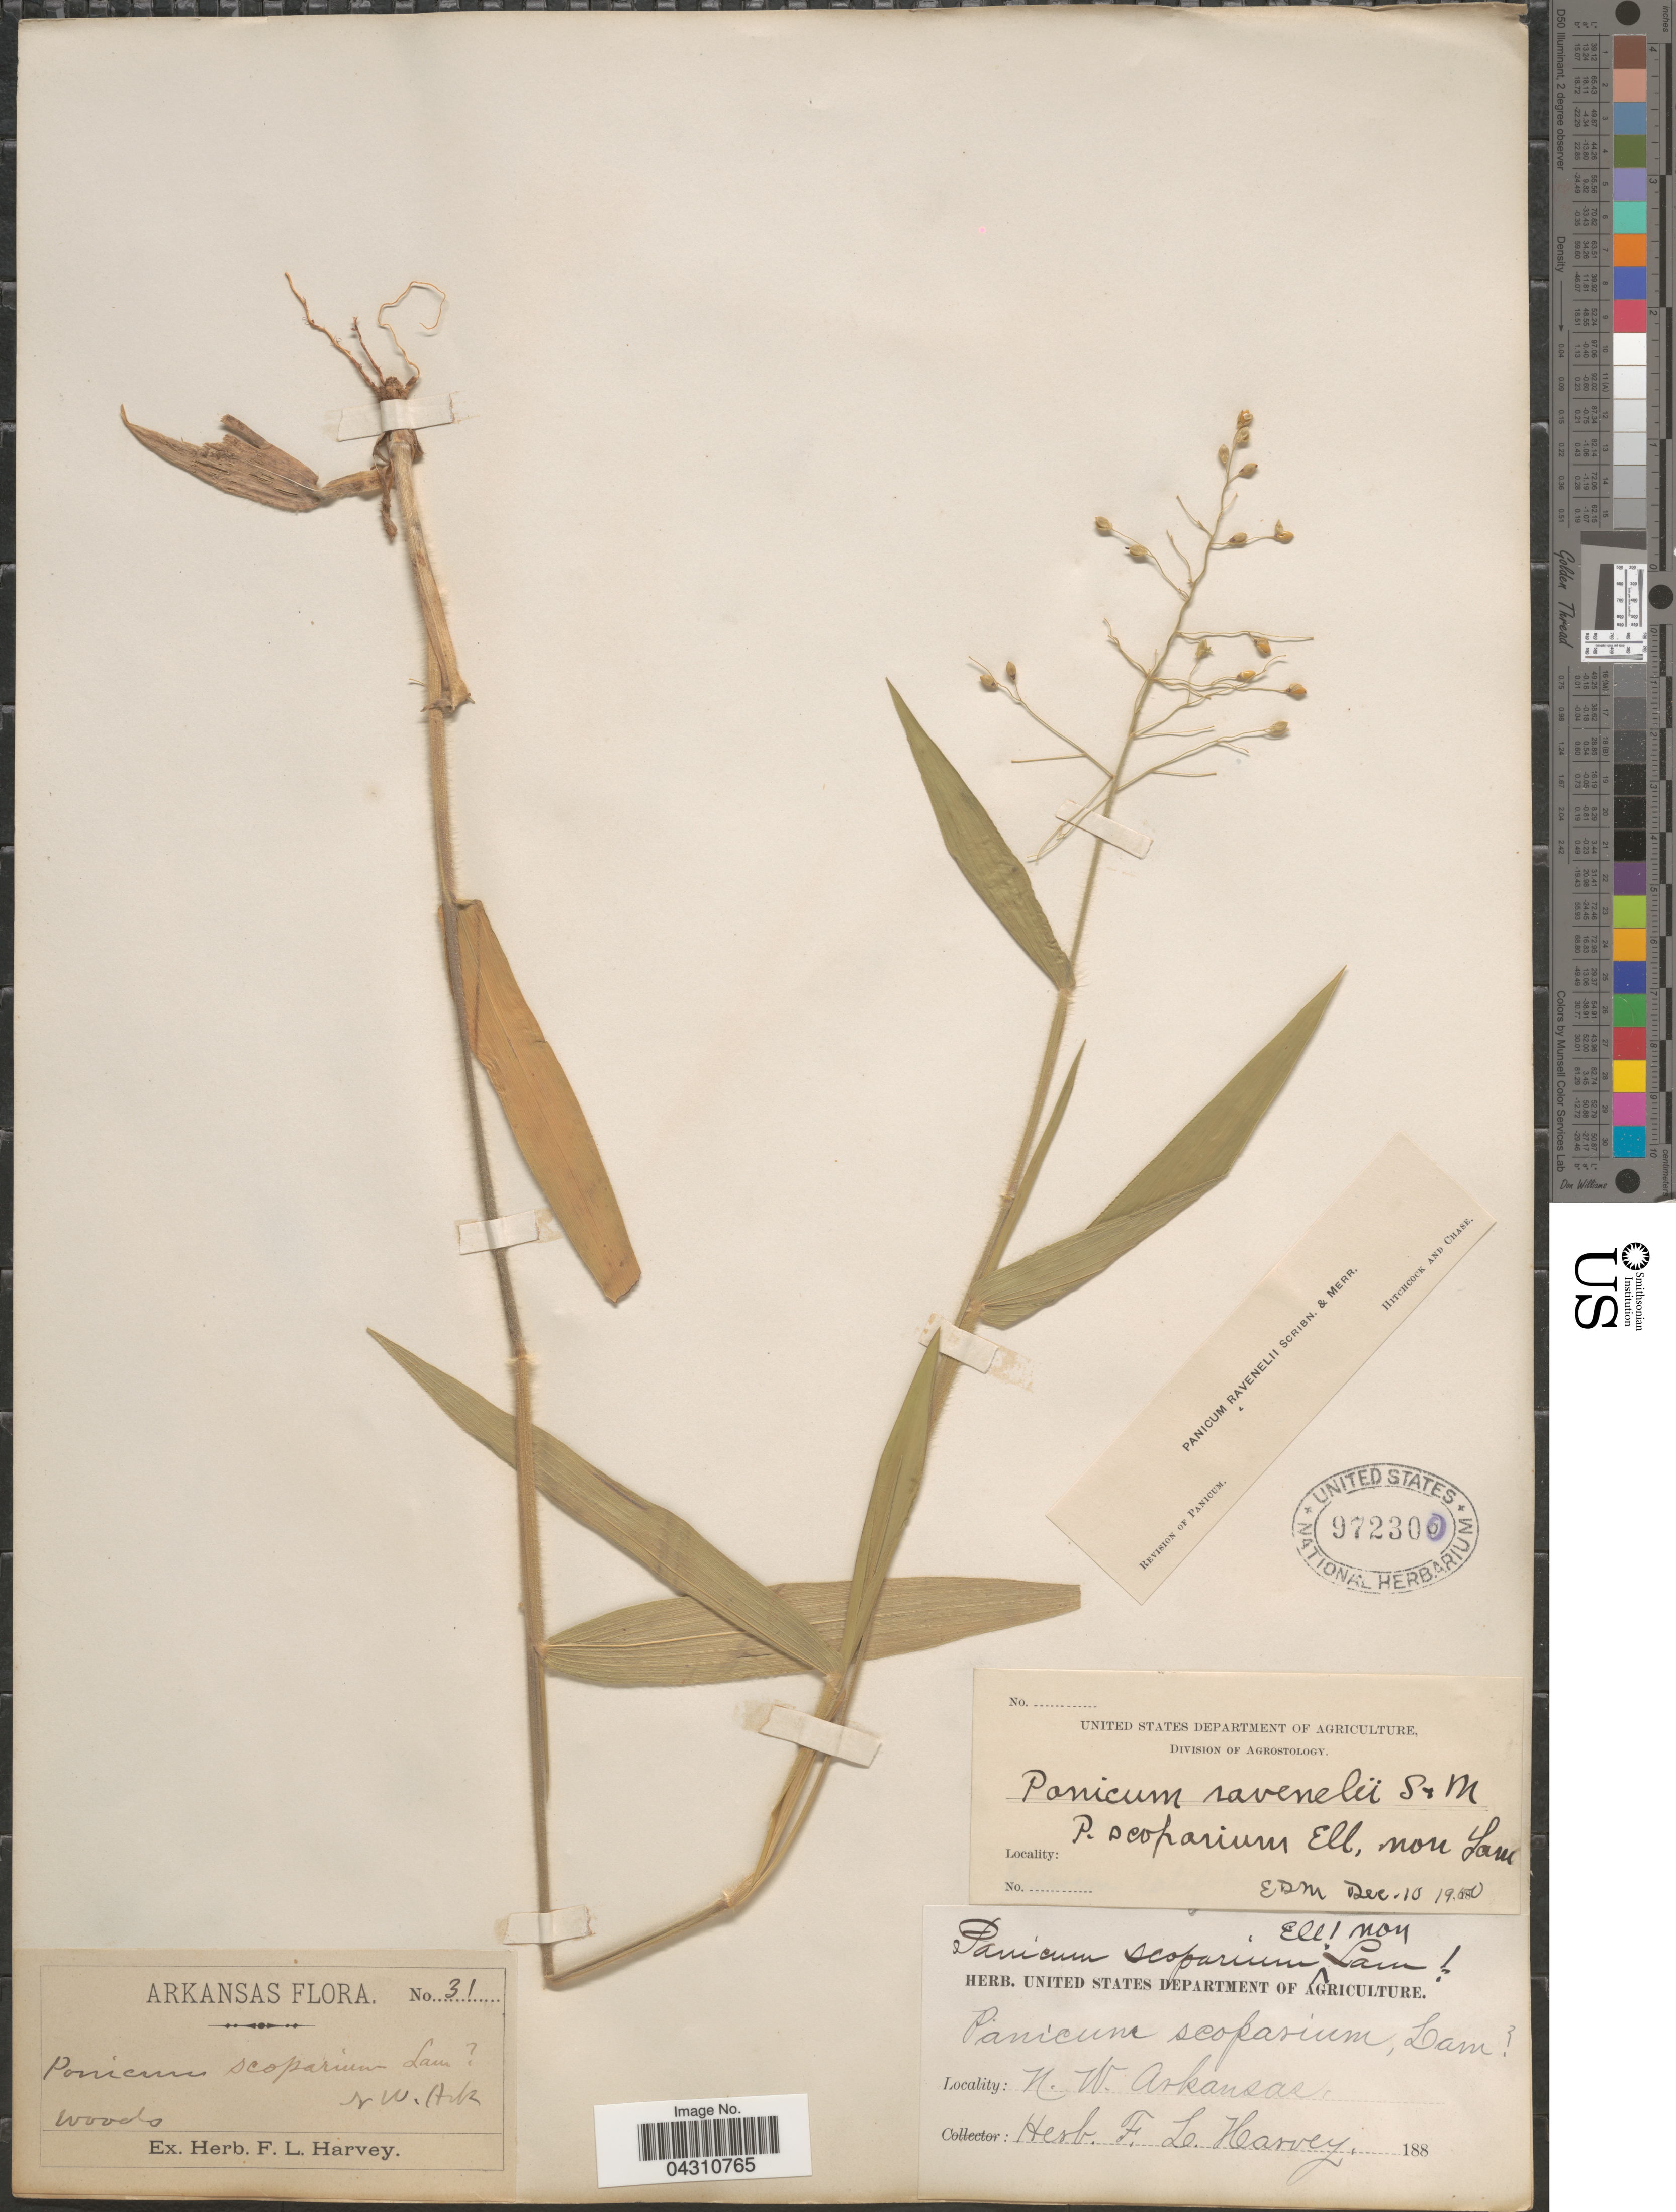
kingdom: Plantae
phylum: Tracheophyta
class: Liliopsida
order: Poales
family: Poaceae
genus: Dichanthelium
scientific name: Dichanthelium ravenelii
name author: (Scribn. & Merr.) Gould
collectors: ex herb. F. L. Harvey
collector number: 31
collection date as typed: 188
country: United States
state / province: Arkansas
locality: Woods. NW. Arkansas.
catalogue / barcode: US 972300